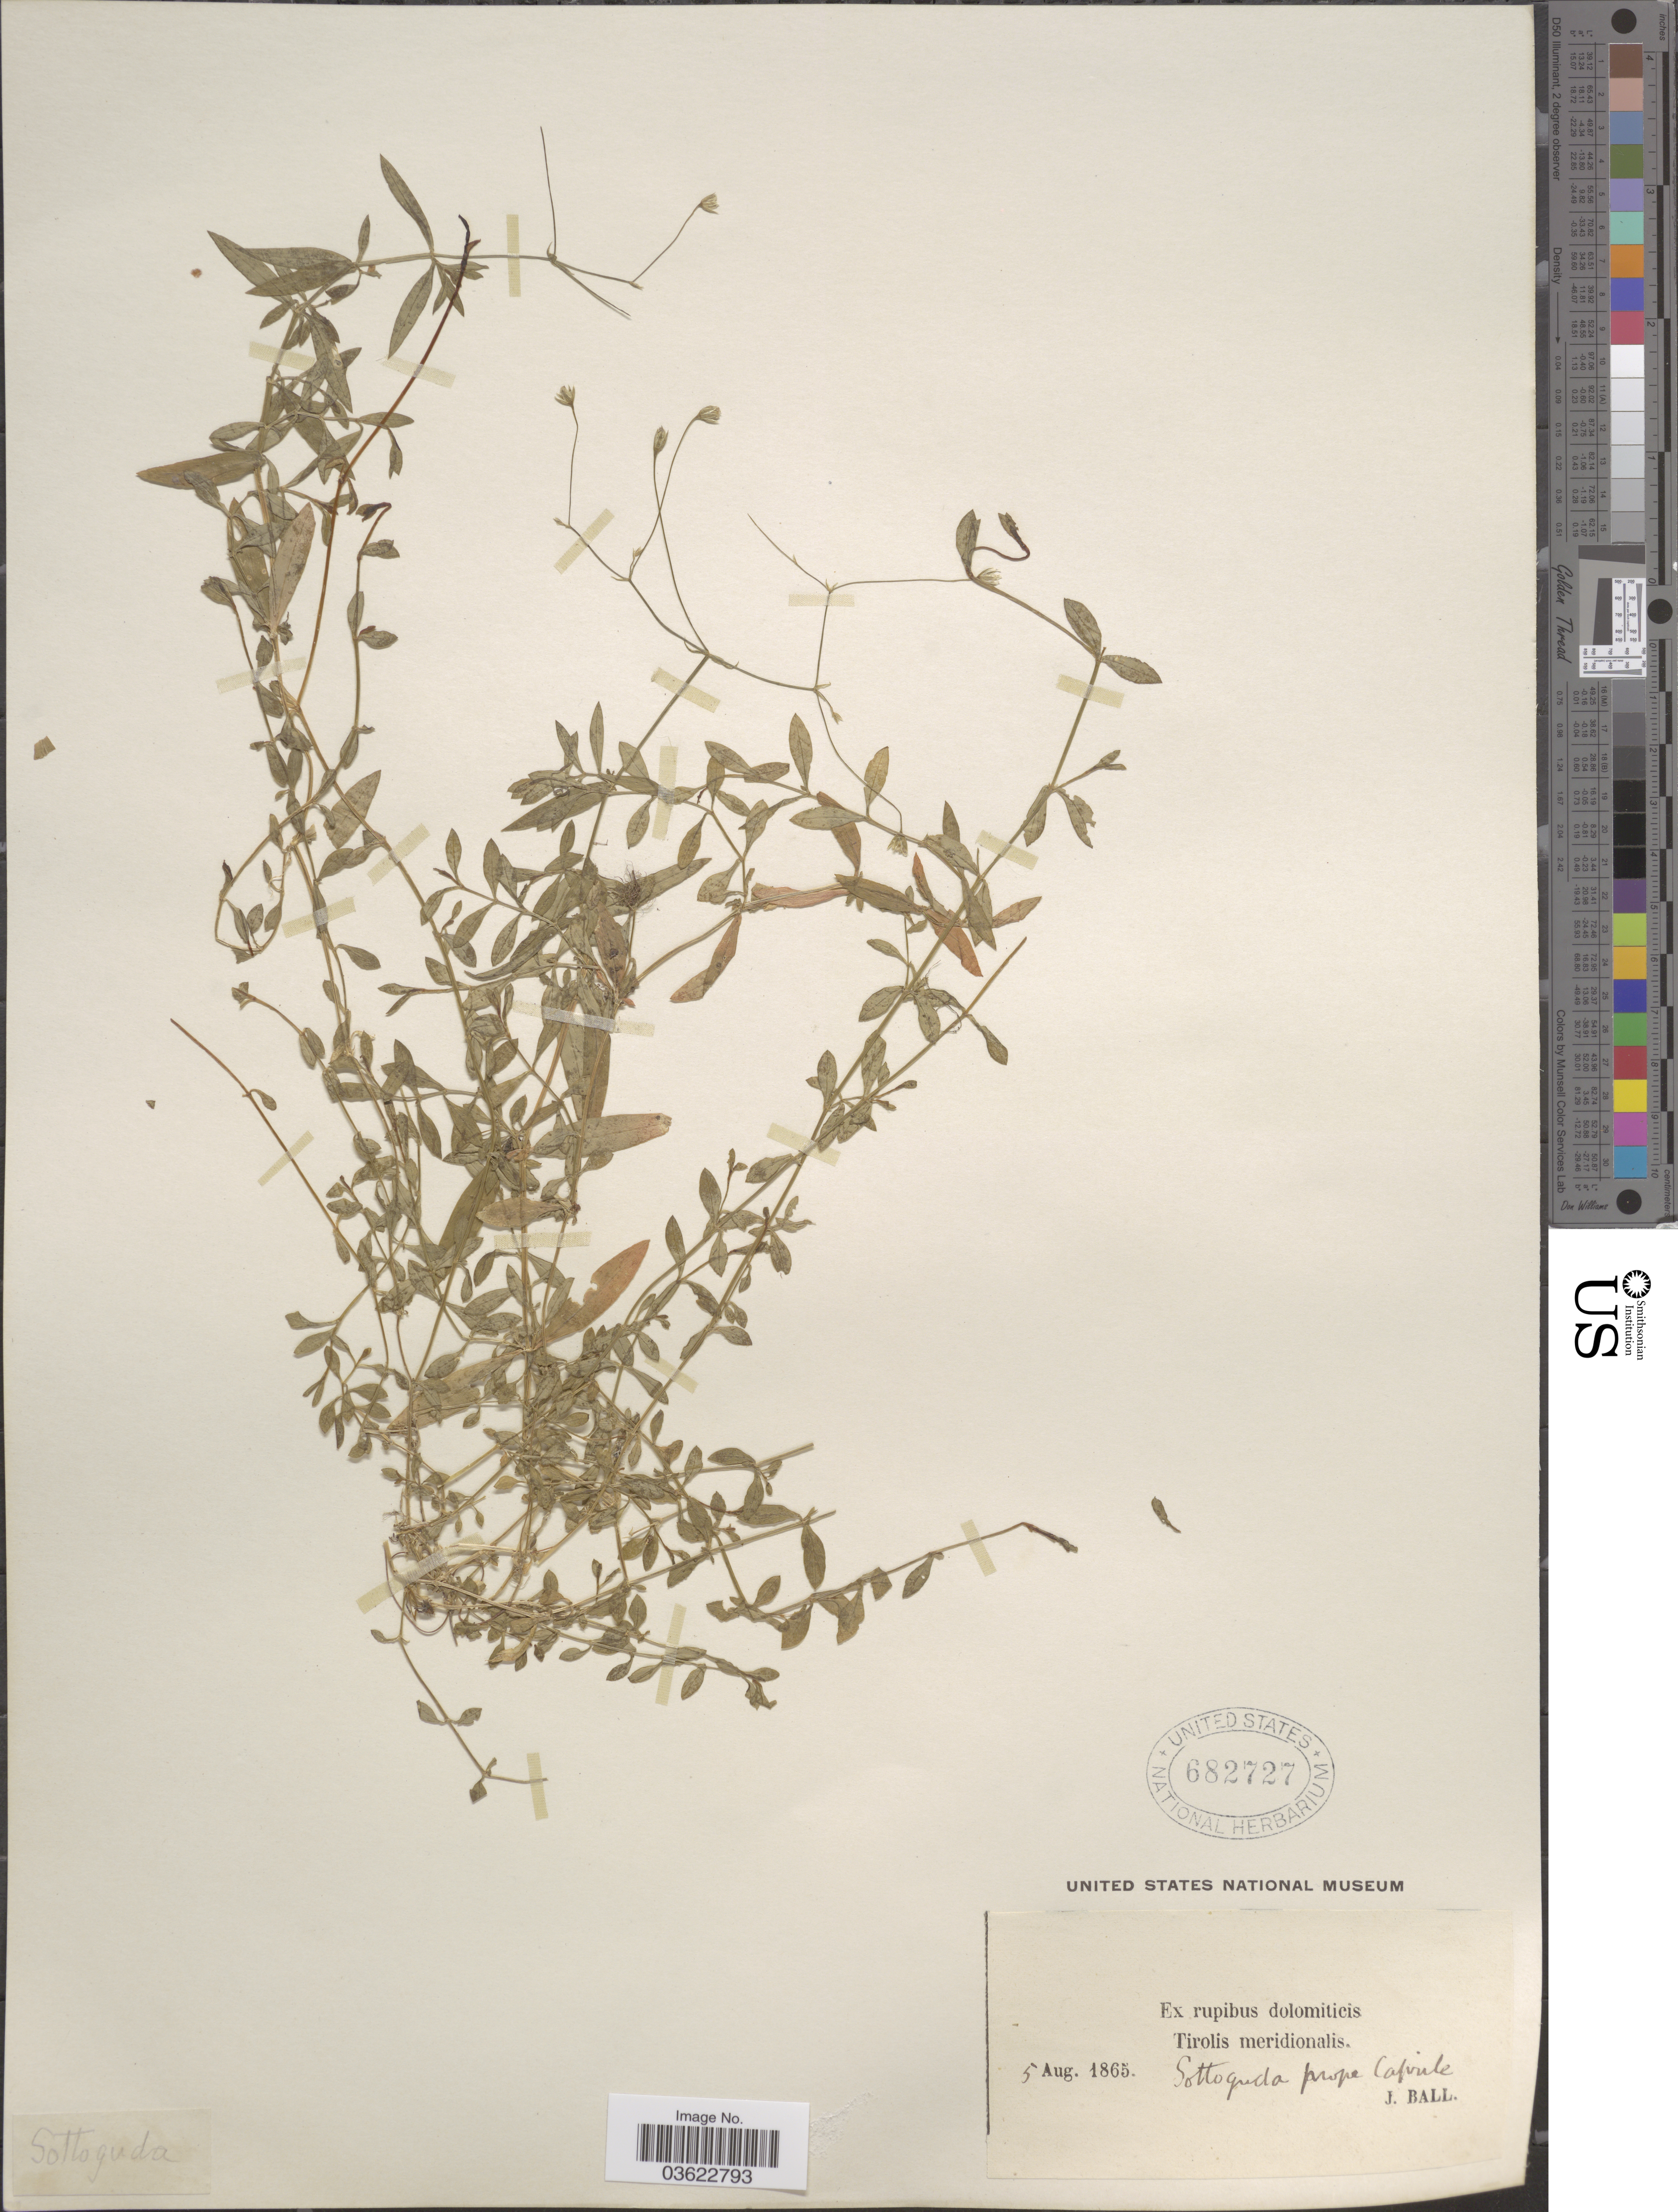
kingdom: Plantae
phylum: Tracheophyta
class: Magnoliopsida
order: Caryophyllales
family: Caryophyllaceae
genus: Arenaria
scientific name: Arenaria sp.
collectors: J. Ball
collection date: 1865-08-05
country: Italy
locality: Ex rupibus dolomiticis Tirolis meridionalis. Sottoguda prope Caprile.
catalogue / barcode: US 682727